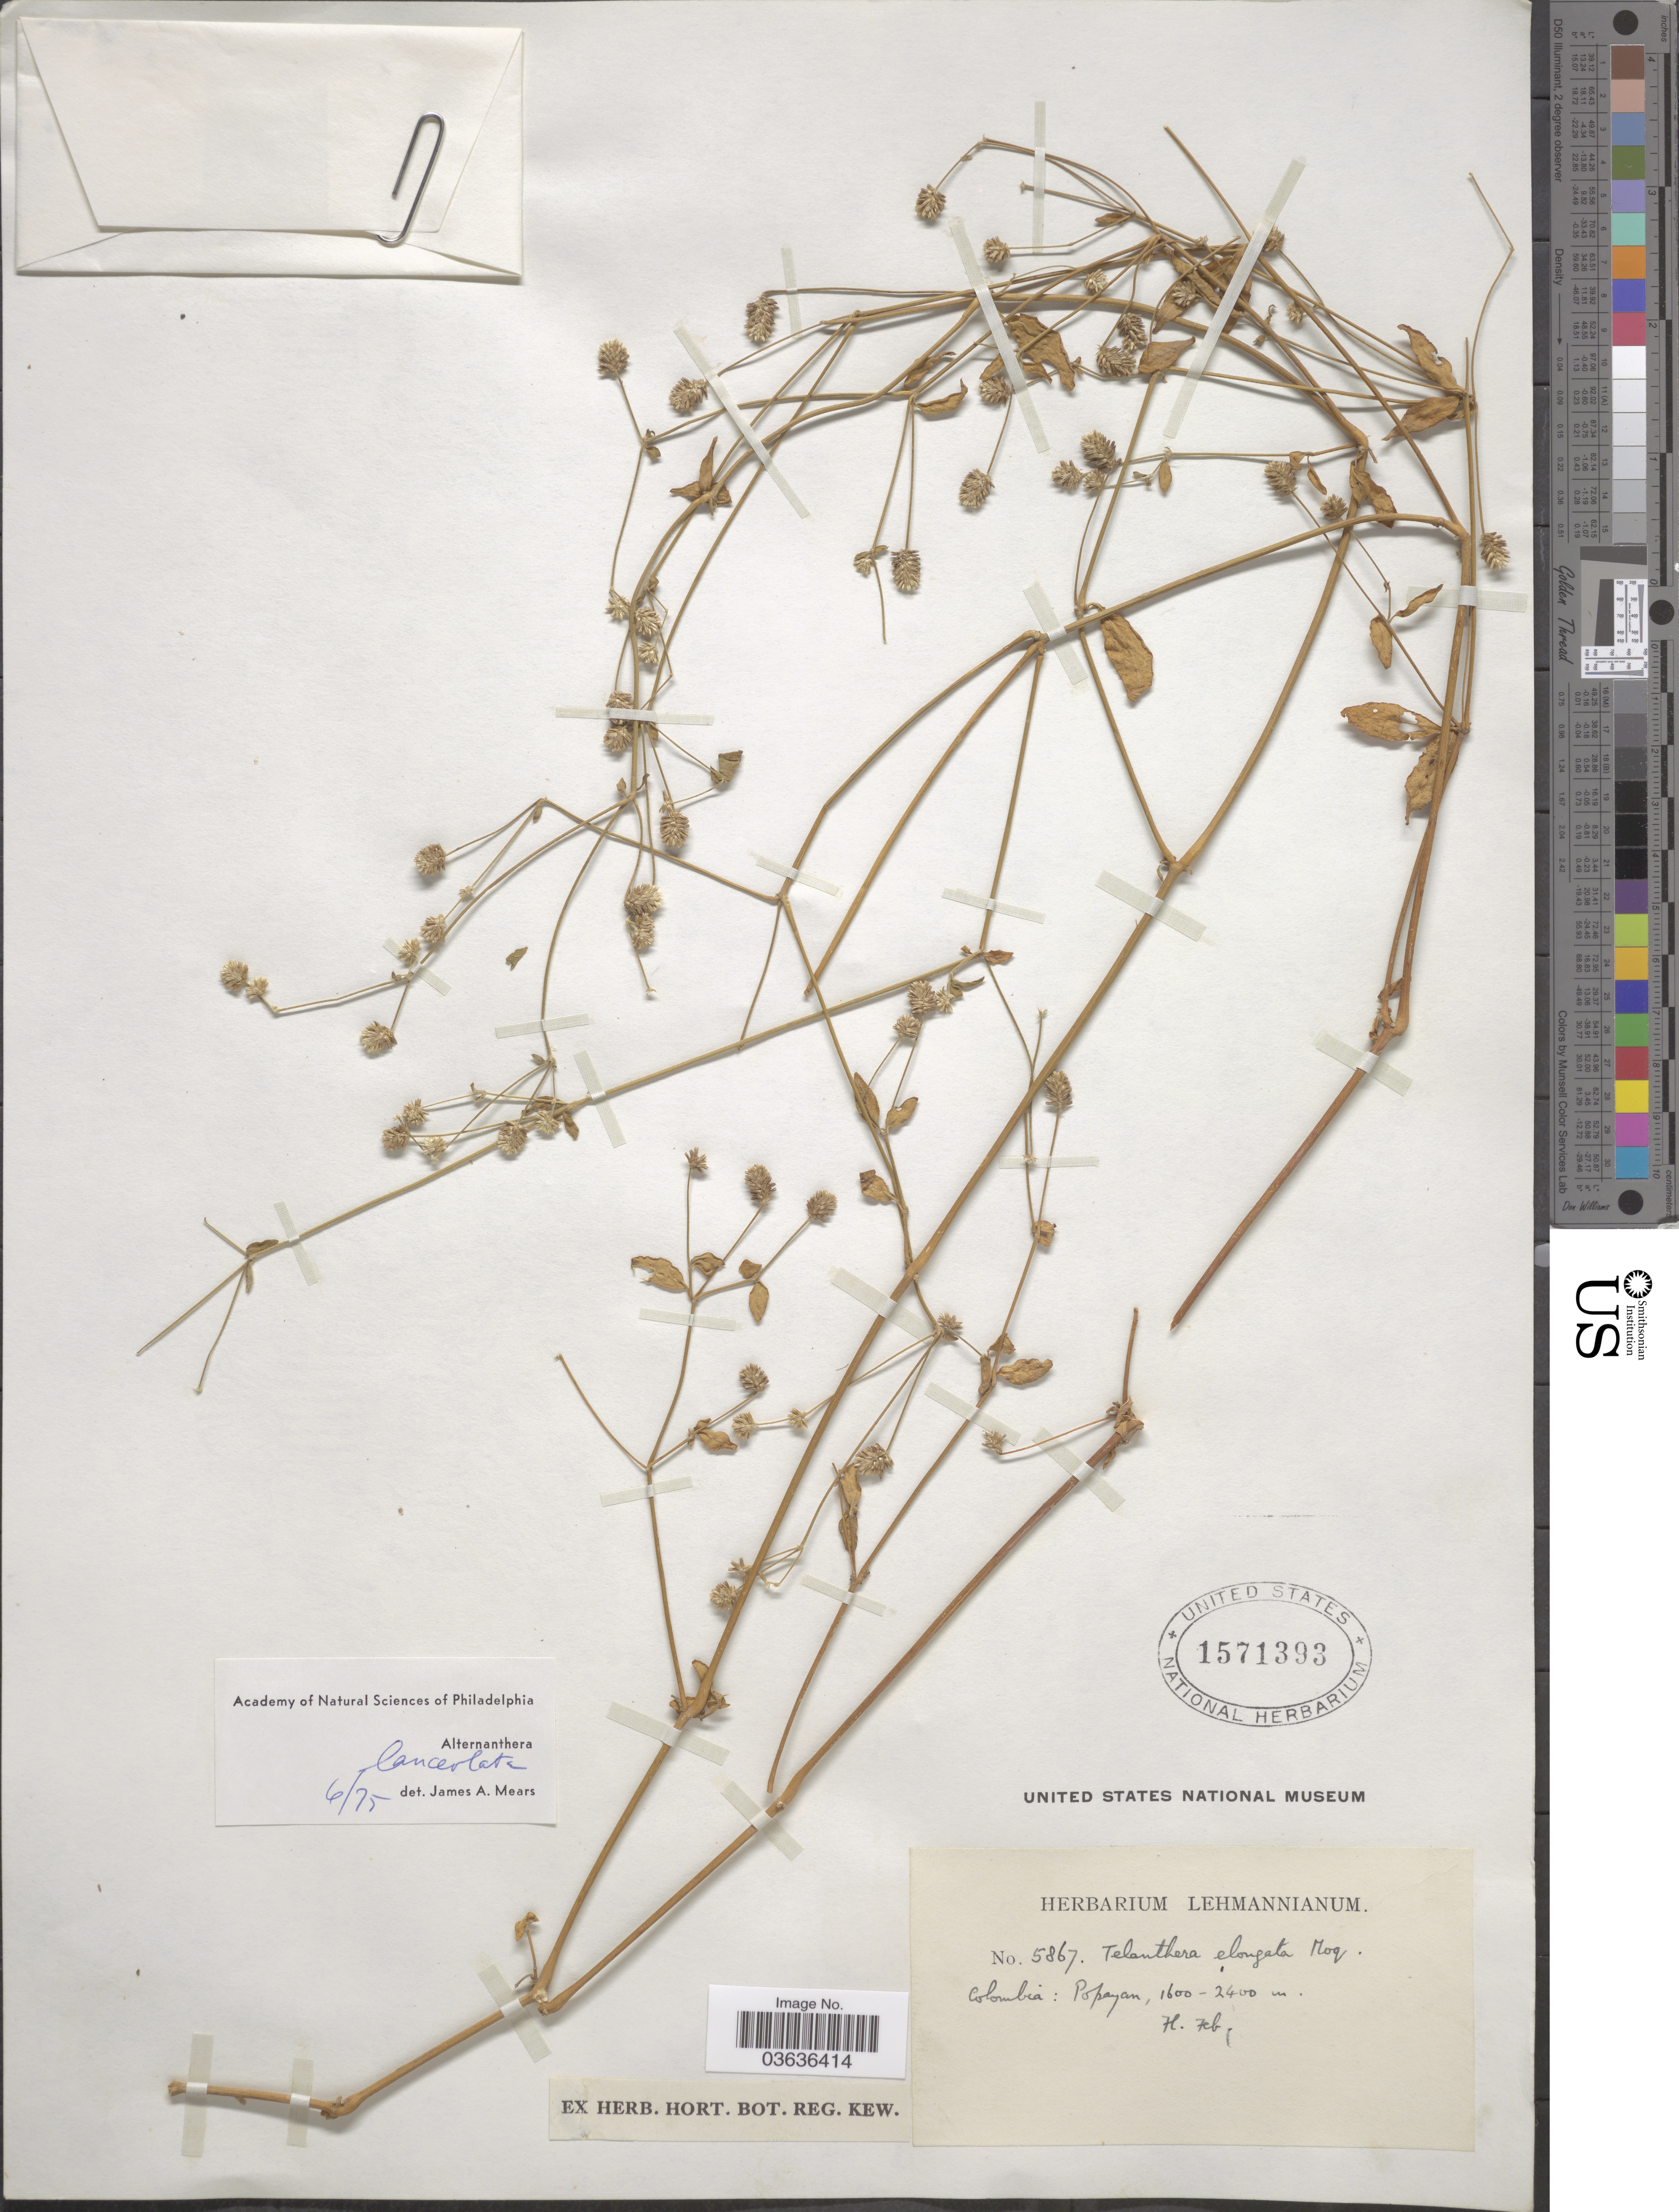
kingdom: Plantae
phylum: Tracheophyta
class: Magnoliopsida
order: Caryophyllales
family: Amaranthaceae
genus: Alternanthera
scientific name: Alternanthera lanceolata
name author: (Benth.) Schinz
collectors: ex herb. Lehmannianum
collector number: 5867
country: Colombia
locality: Popayan.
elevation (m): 1600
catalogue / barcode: US 1571393